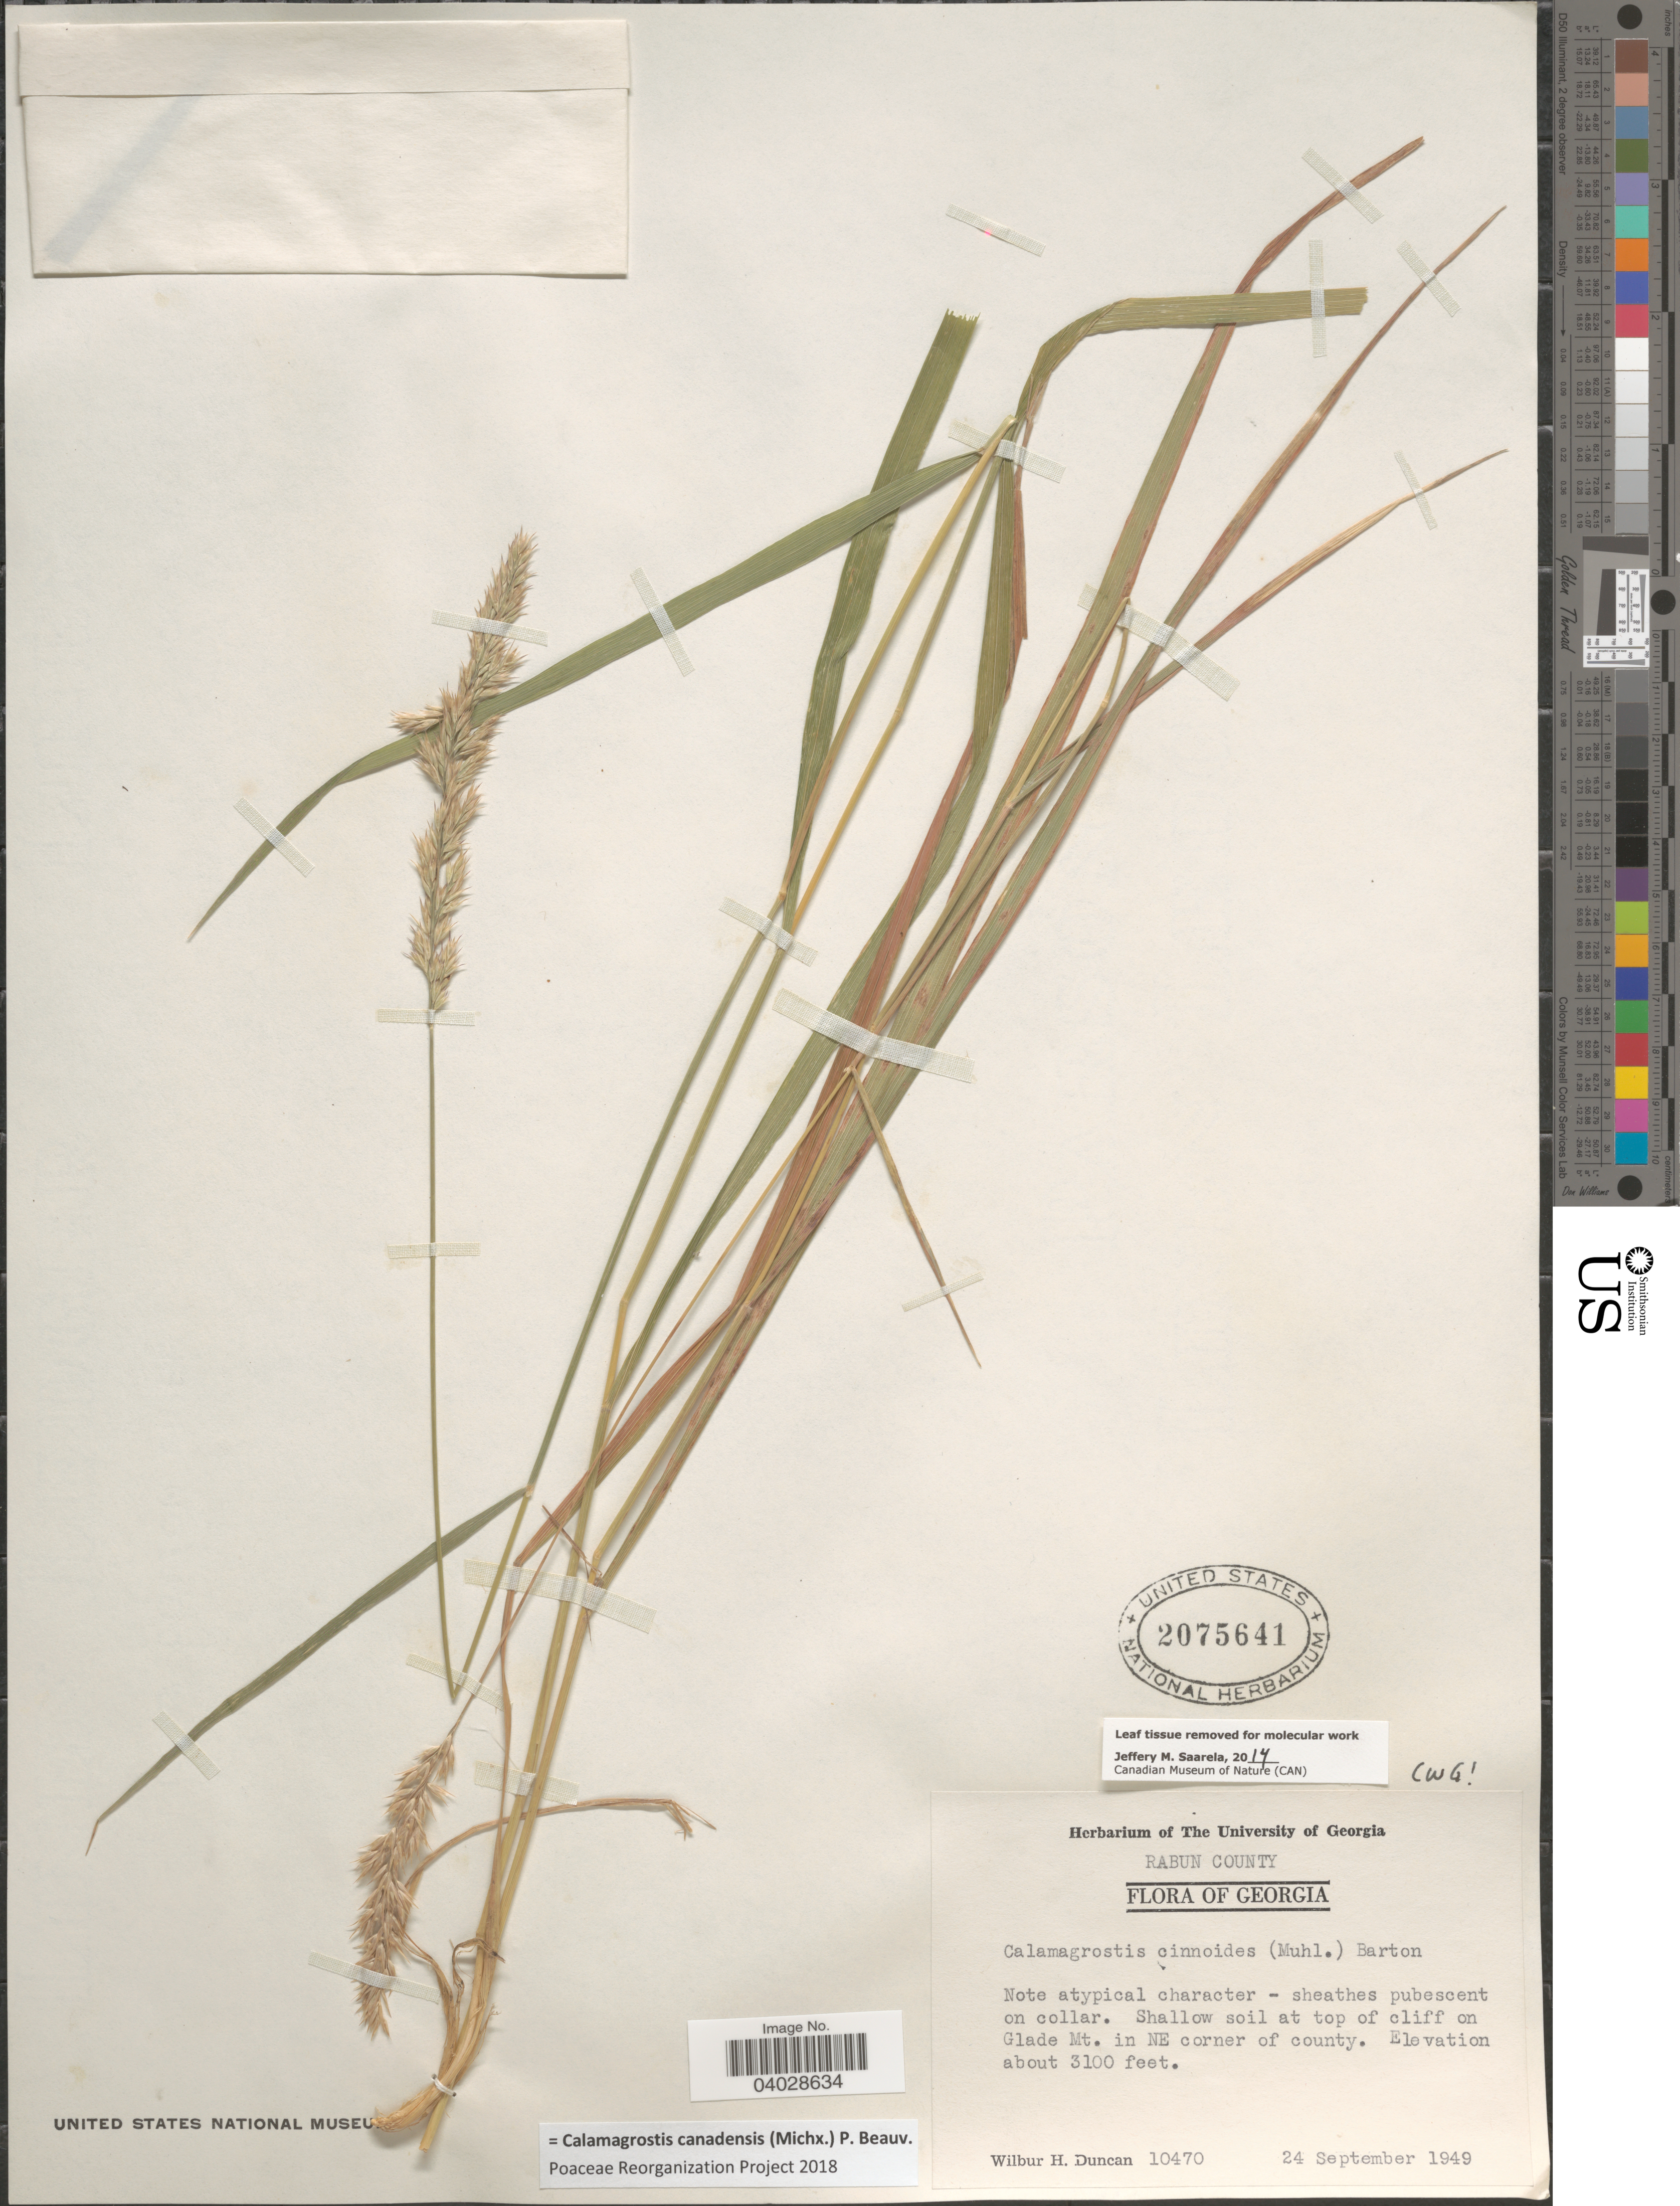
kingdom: Plantae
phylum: Tracheophyta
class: Liliopsida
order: Poales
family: Poaceae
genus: Calamagrostis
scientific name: Calamagrostis canadensis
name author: (Michx.) P. Beauv.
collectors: W. H. Duncan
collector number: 10470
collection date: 1949-09-24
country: United States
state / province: Georgia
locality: Rabun County. Shallow soil at top of cliff on Glade Mt. in NE corner of county.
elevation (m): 945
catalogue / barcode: US 2075641